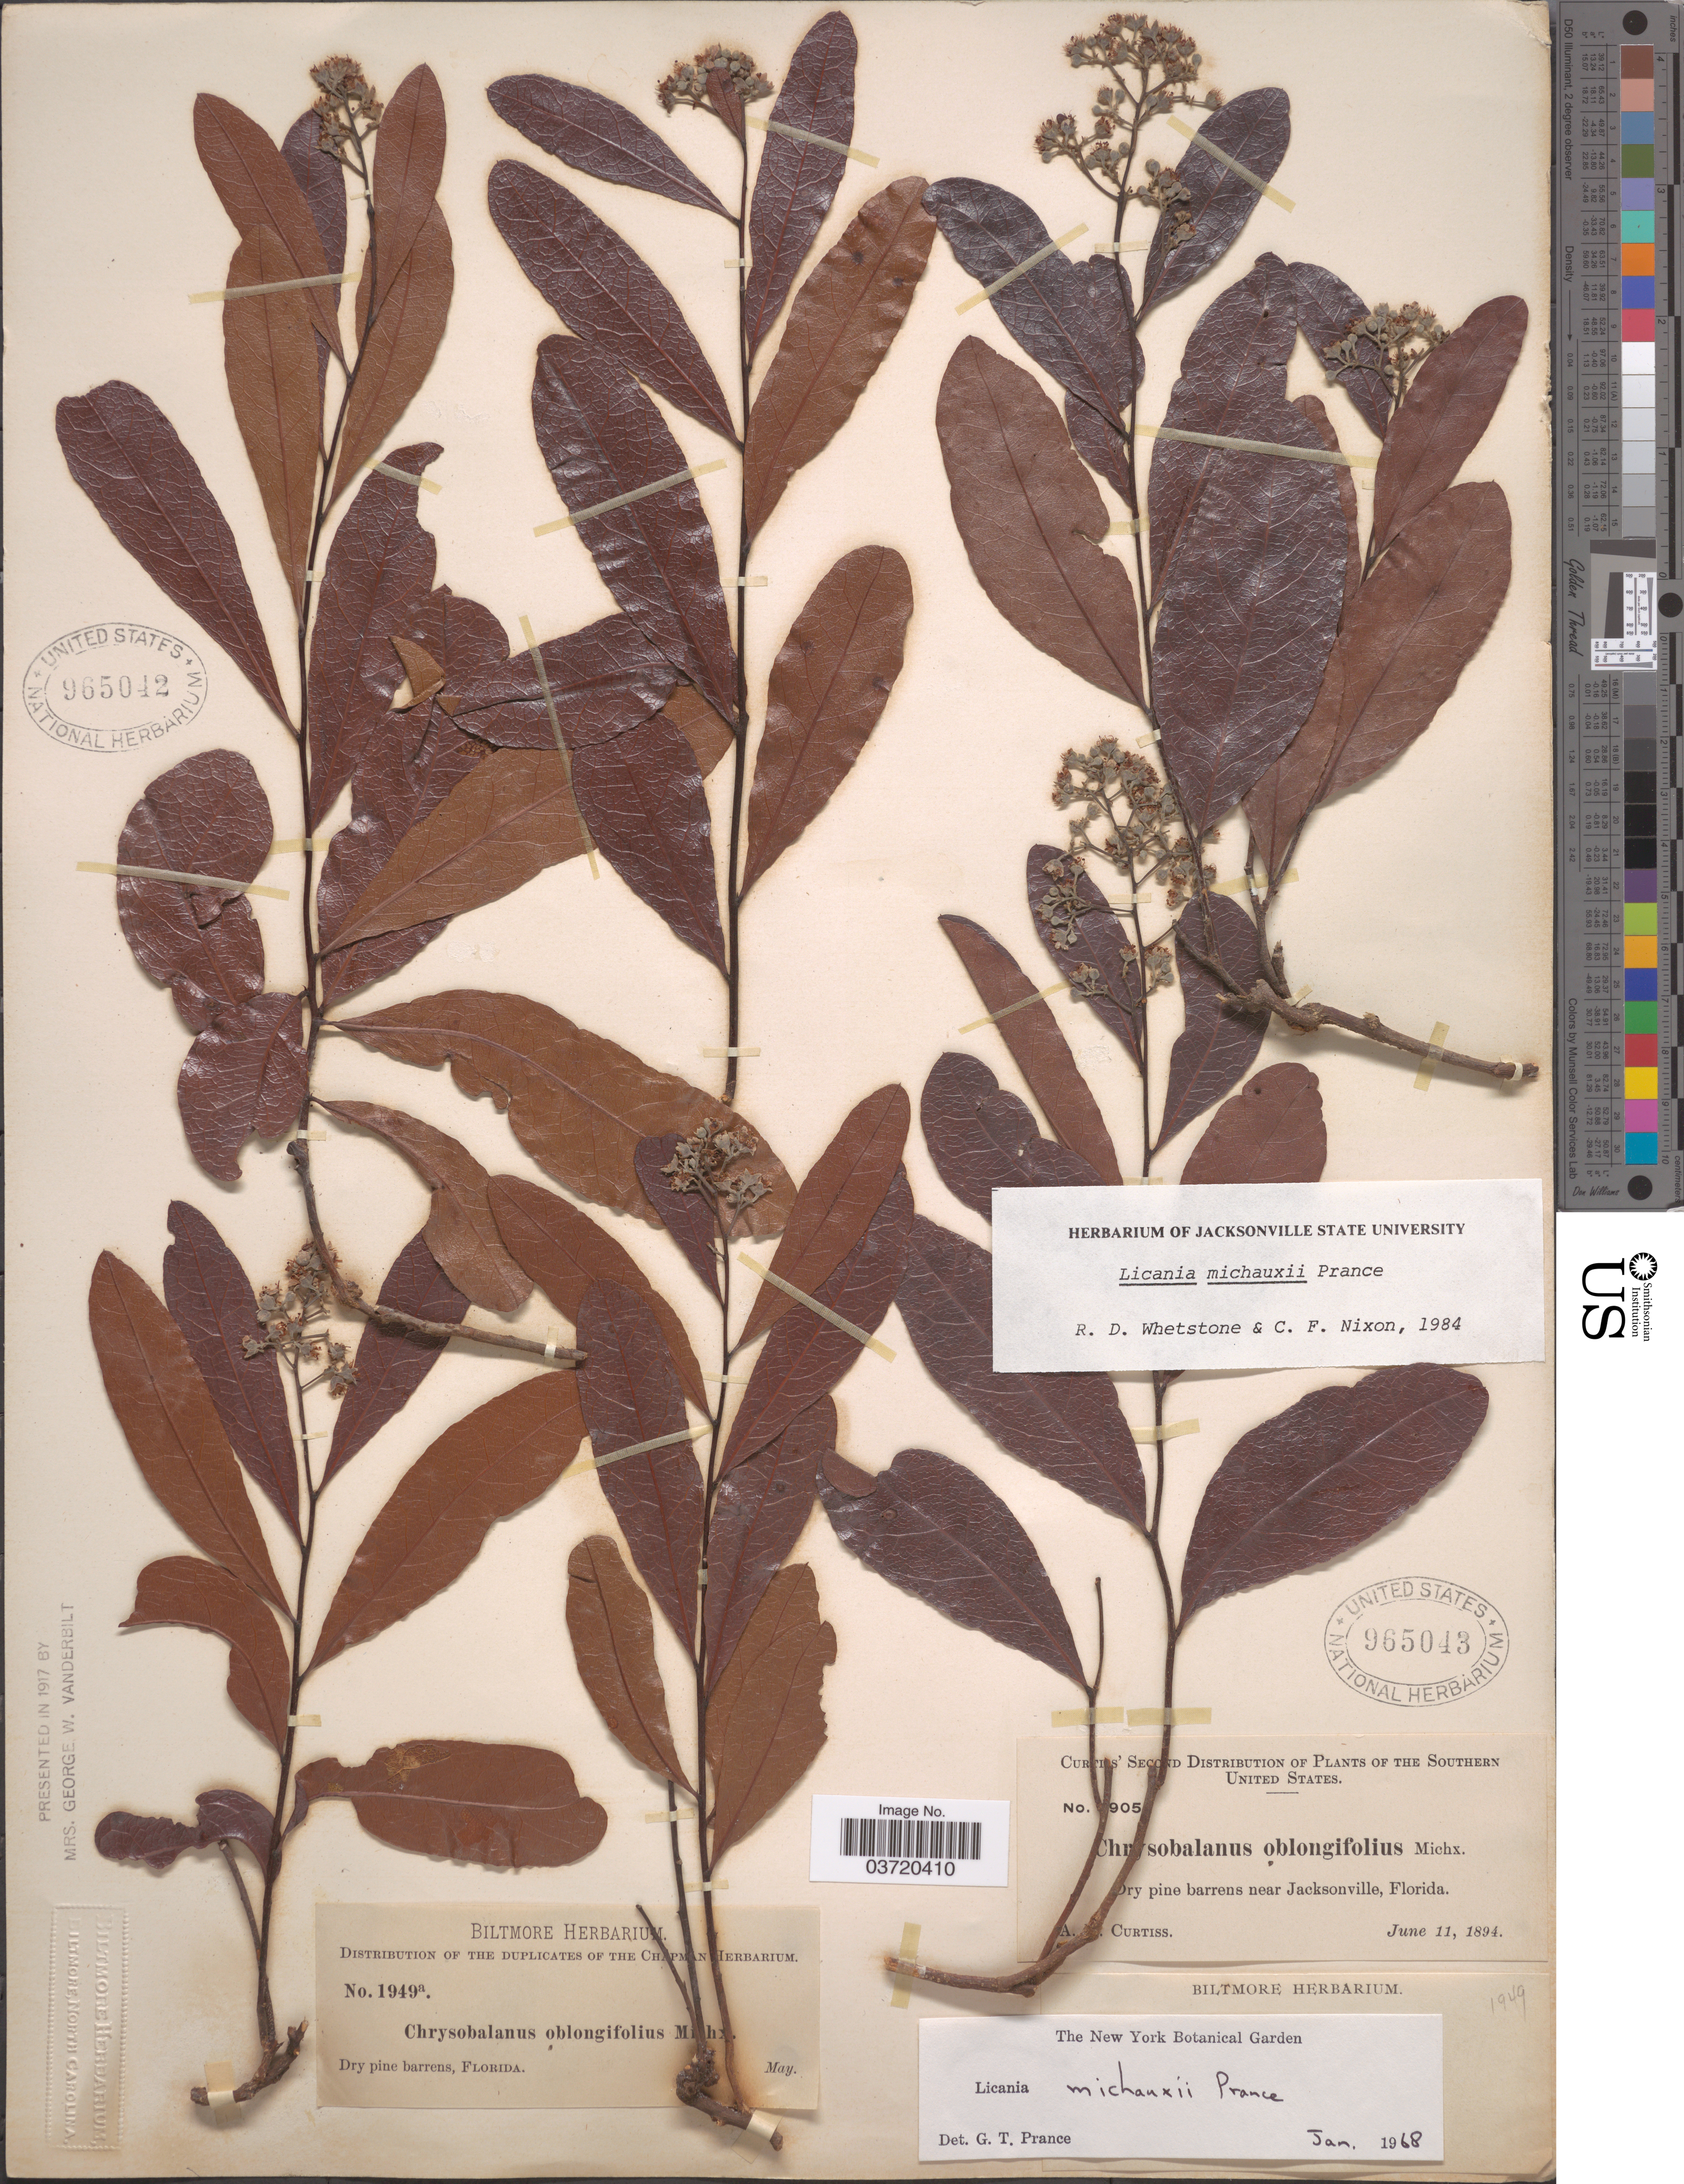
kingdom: Plantae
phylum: Tracheophyta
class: Magnoliopsida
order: Malpighiales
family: Chrysobalanaceae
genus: Geobalanus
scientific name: Geobalanus oblongifolius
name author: (Michx.) Small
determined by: Strong, M. T., (US), Smithsonian Institution - National Museum of Natural History (UNITED STATES)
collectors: A. H. Curtiss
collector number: !905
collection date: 1894-06-11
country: United States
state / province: Florida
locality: Southern United States. Dry pine barrens near Jacksonville.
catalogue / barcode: US 965043-2